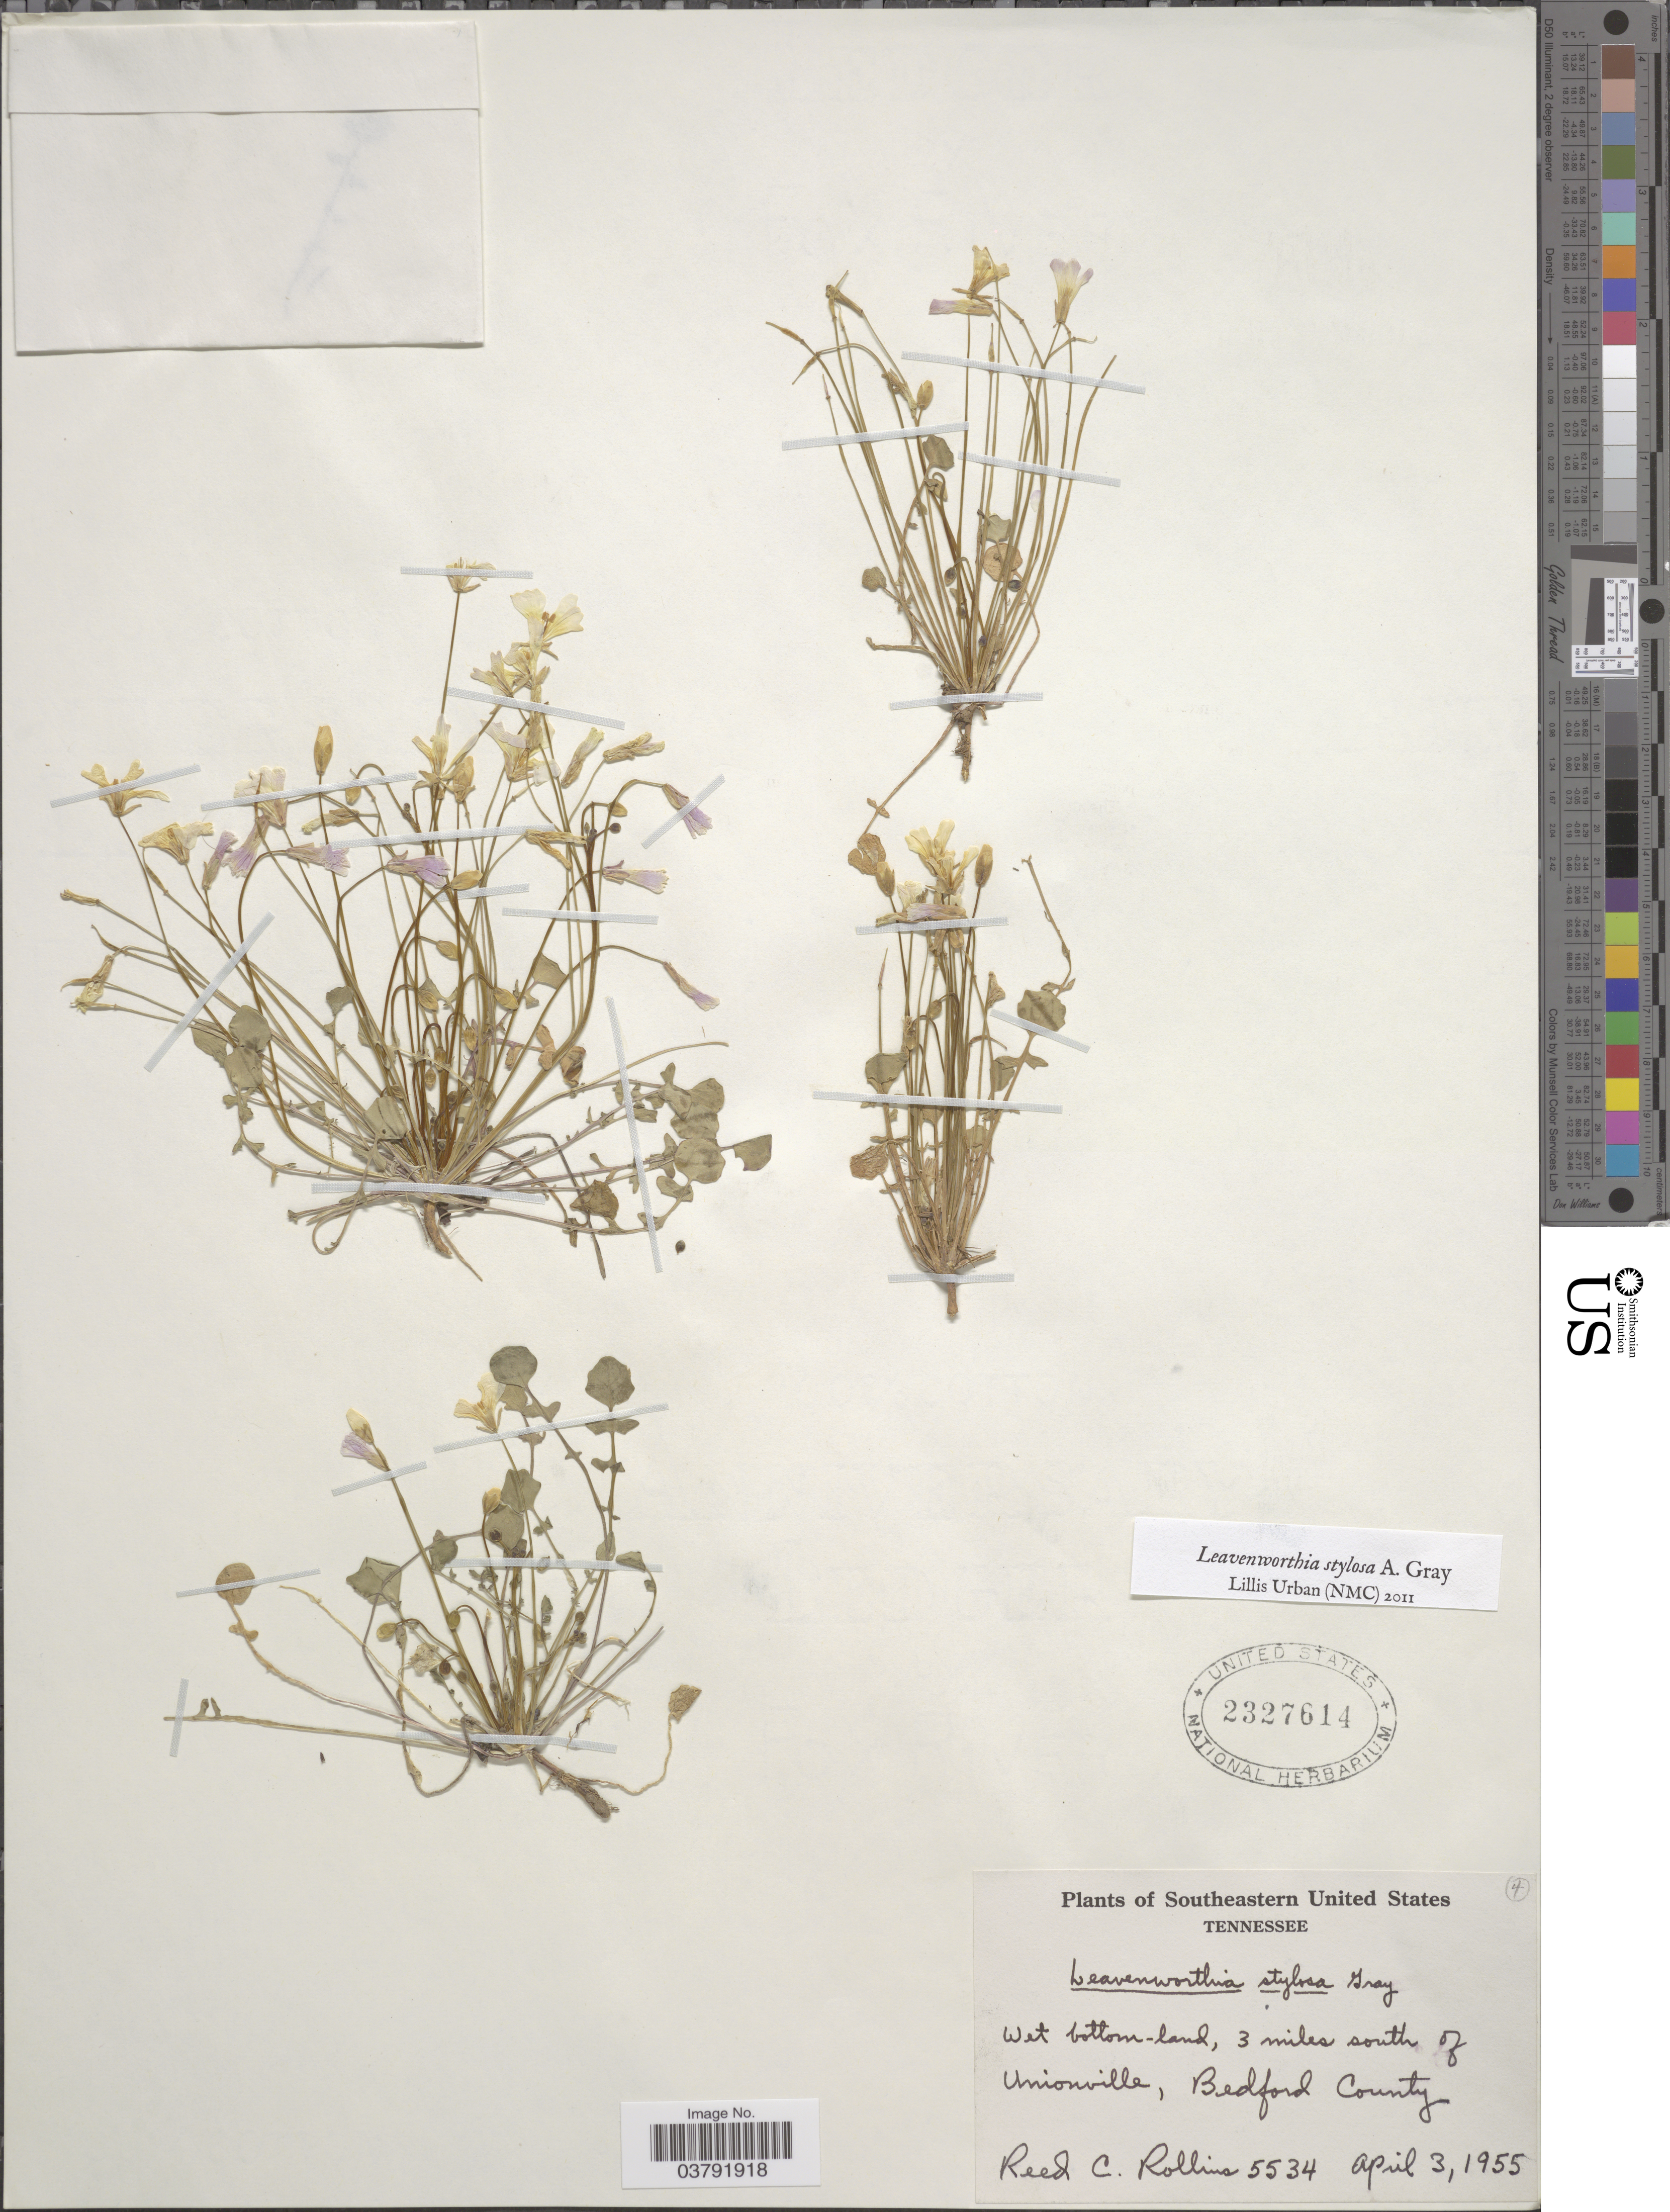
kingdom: Plantae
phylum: Tracheophyta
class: Magnoliopsida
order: Brassicales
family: Brassicaceae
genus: Leavenworthia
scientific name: Leavenworthia stylosa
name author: A. Gray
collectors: R. C. Rollins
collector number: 5534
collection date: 1955-04-03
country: United States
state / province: Tennessee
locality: Southeastern United States. 3 miles south of Unionville, Bedford County.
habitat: wet bottom-land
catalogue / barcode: US 2327614